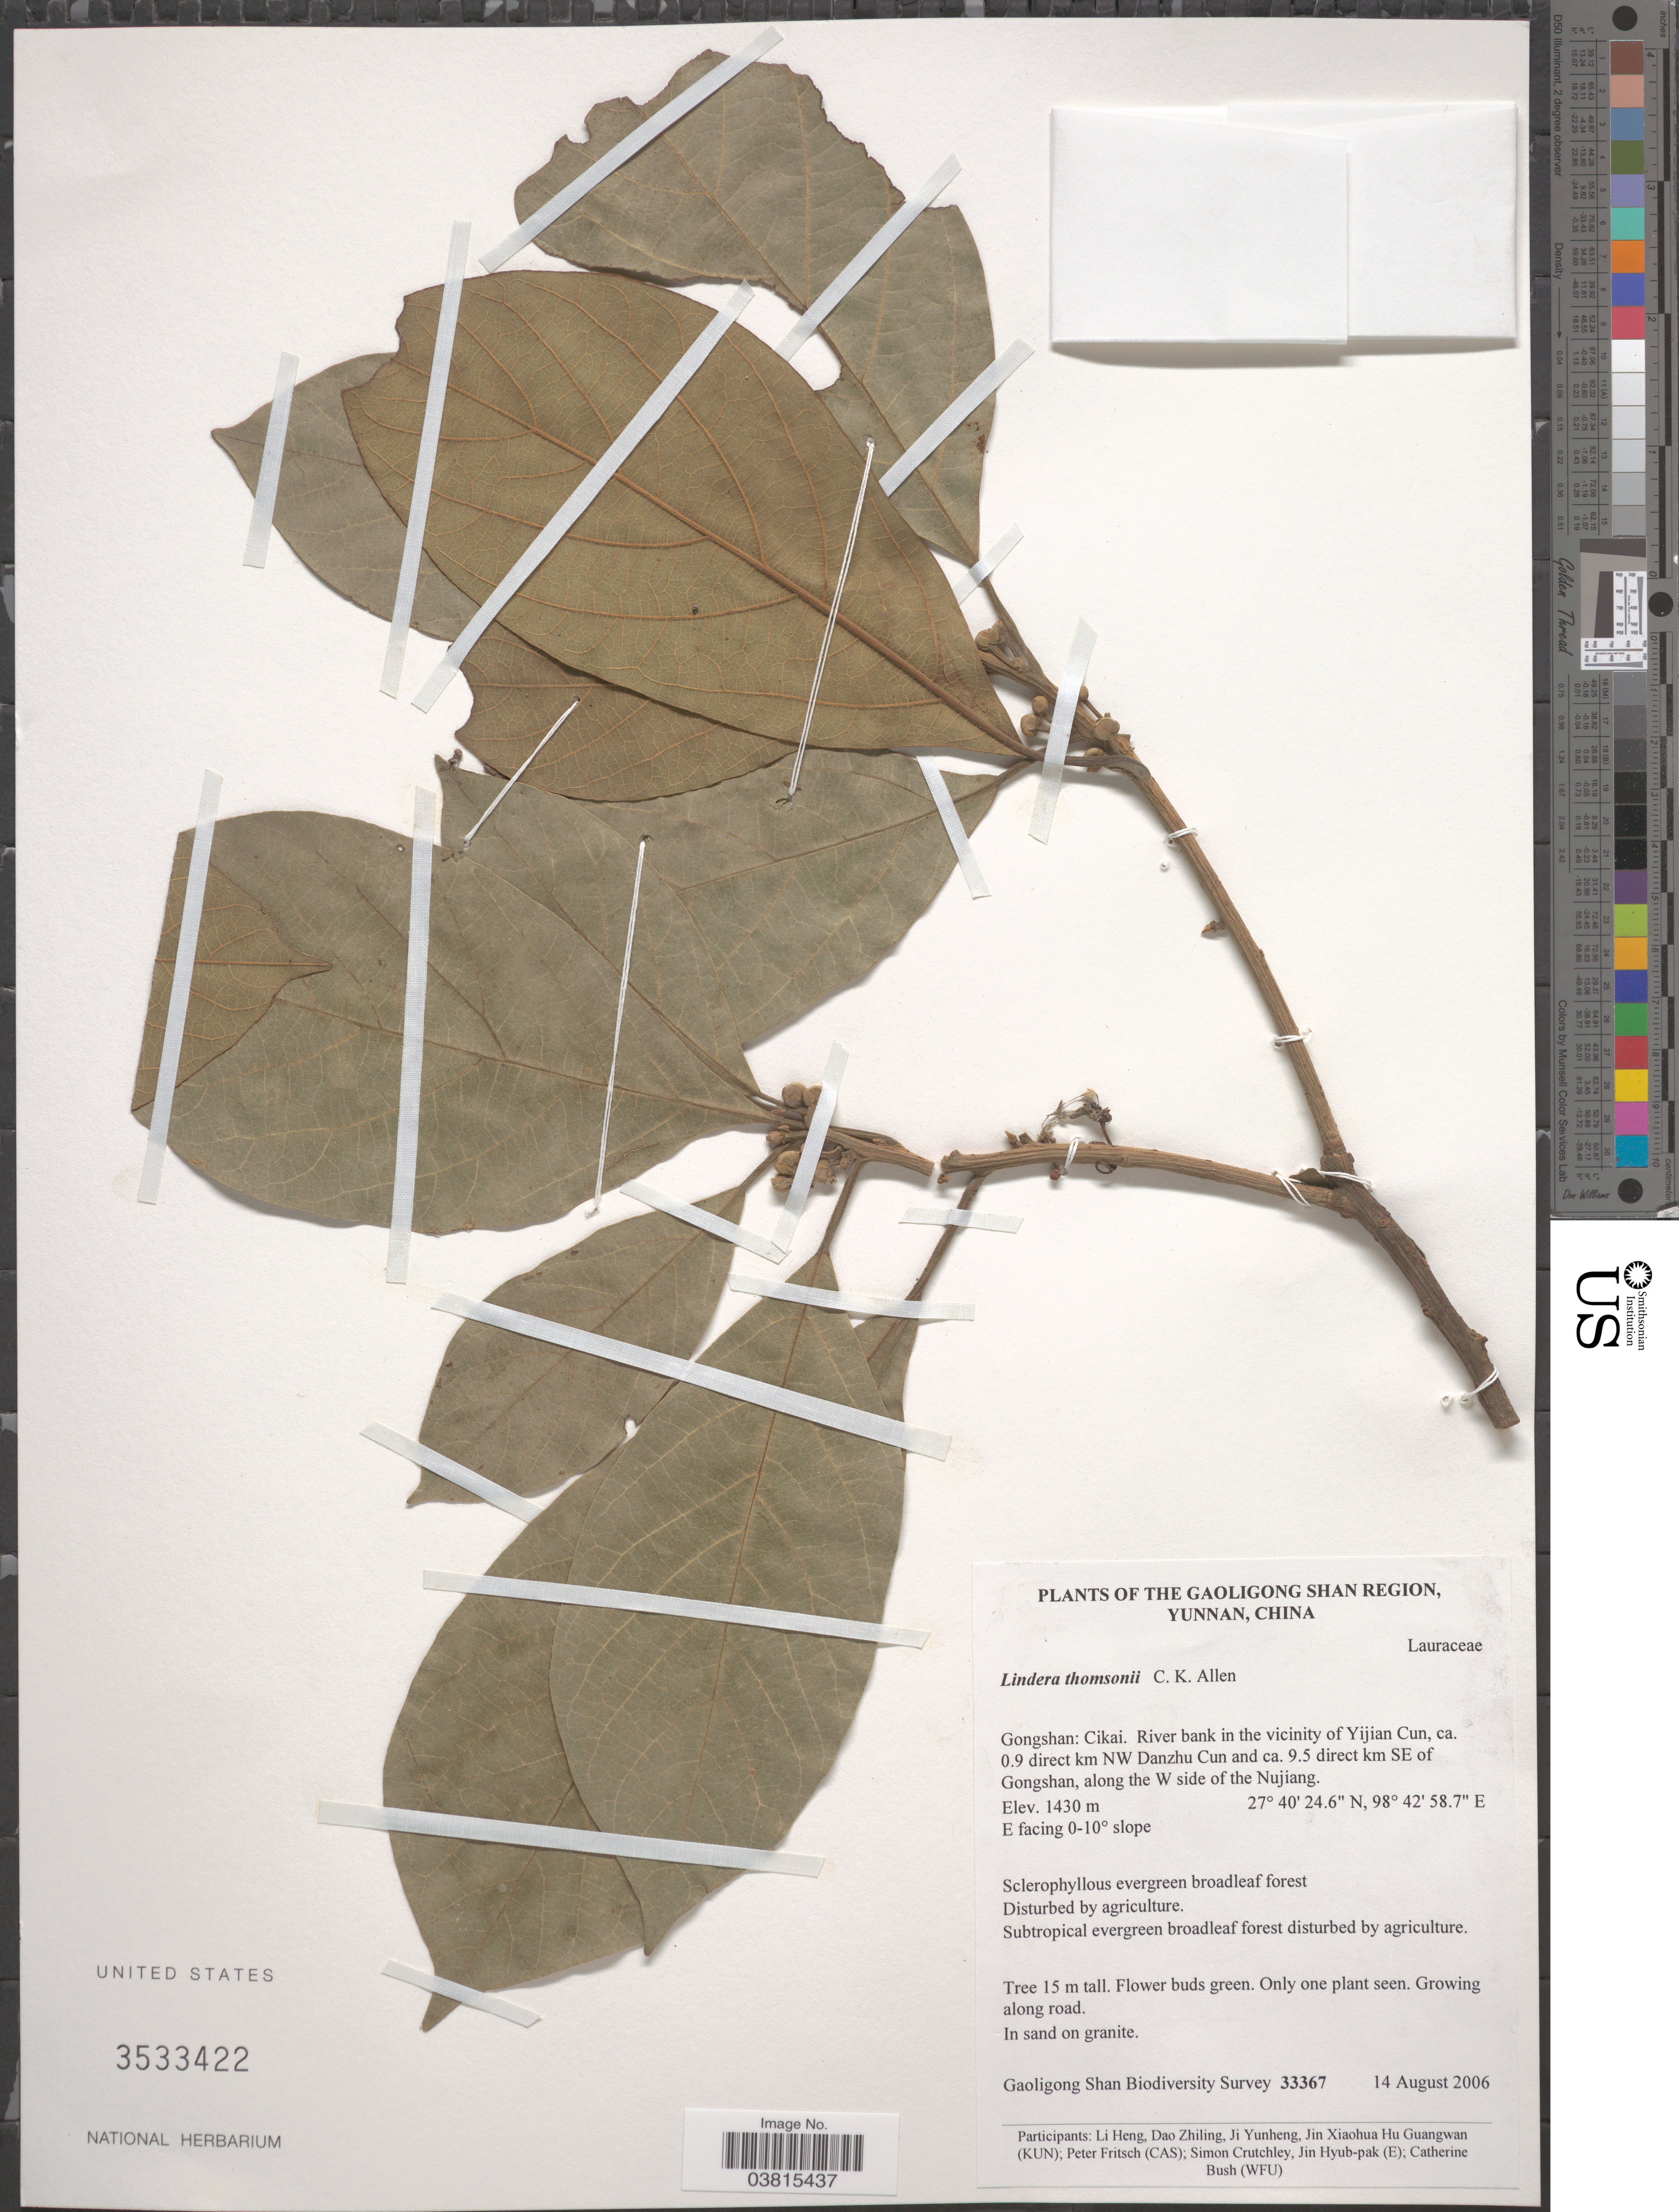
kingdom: Plantae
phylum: Tracheophyta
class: Magnoliopsida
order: Laurales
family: Lauraceae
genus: Lindera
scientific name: Lindera thomsonii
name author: C.K. Allen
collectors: Gaoligong Shan Biodiversity Survey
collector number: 33367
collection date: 2006-08-14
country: China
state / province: Yunnan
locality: The Gaoligong Shan Region. Gongshan: Cikai. River bank in the vicinity of Yijian Cun, ca. 0.9 direct km NW Danzhu Cun and ca. 9.5 direct km SE of Gongshan, along the W side of the Nujiang. E facing 0-10° slope.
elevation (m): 1430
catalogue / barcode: US 3533422